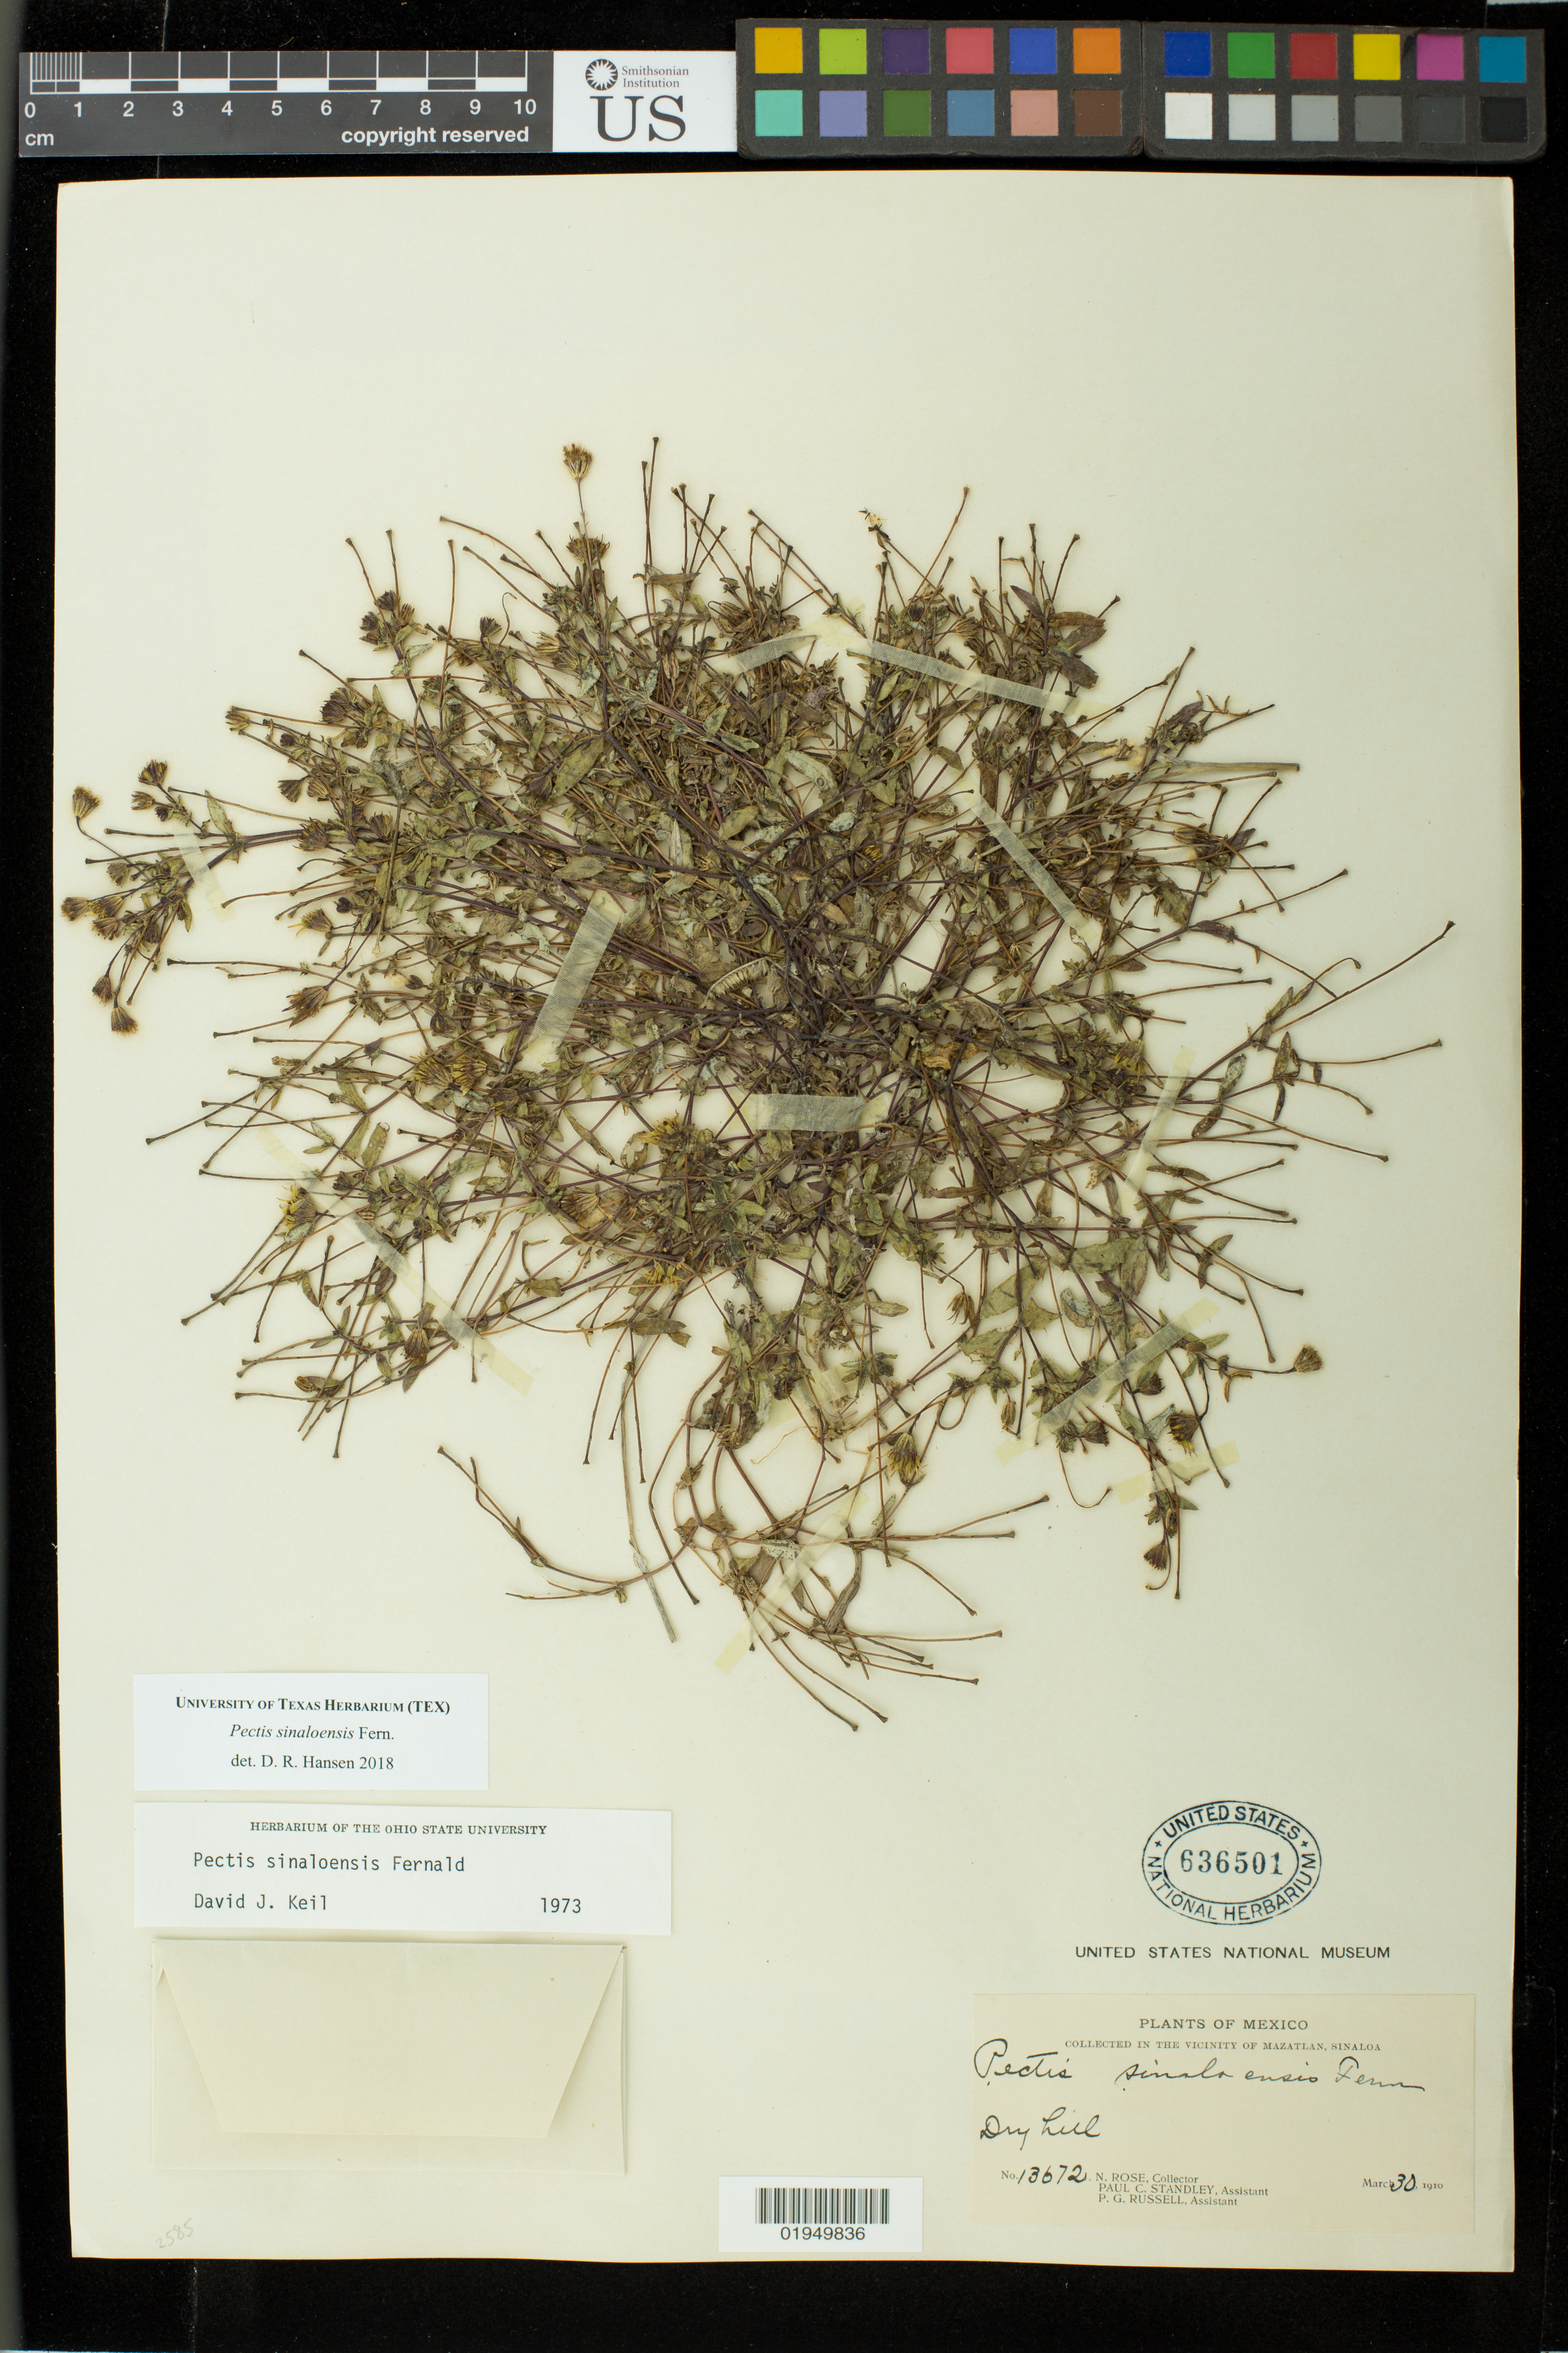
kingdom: Plantae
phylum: Tracheophyta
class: Magnoliopsida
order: Asterales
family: Asteraceae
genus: Pectis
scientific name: Pectis sinaloensis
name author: Fernald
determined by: Hansen, D. R.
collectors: J. N. Rose, P. C. Standley & P. G. Russell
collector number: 13672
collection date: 1910-03-30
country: Mexico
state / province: Sinaloa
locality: Collected in the vicinity of Mazatlán.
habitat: Dry hill.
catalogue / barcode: US 636501